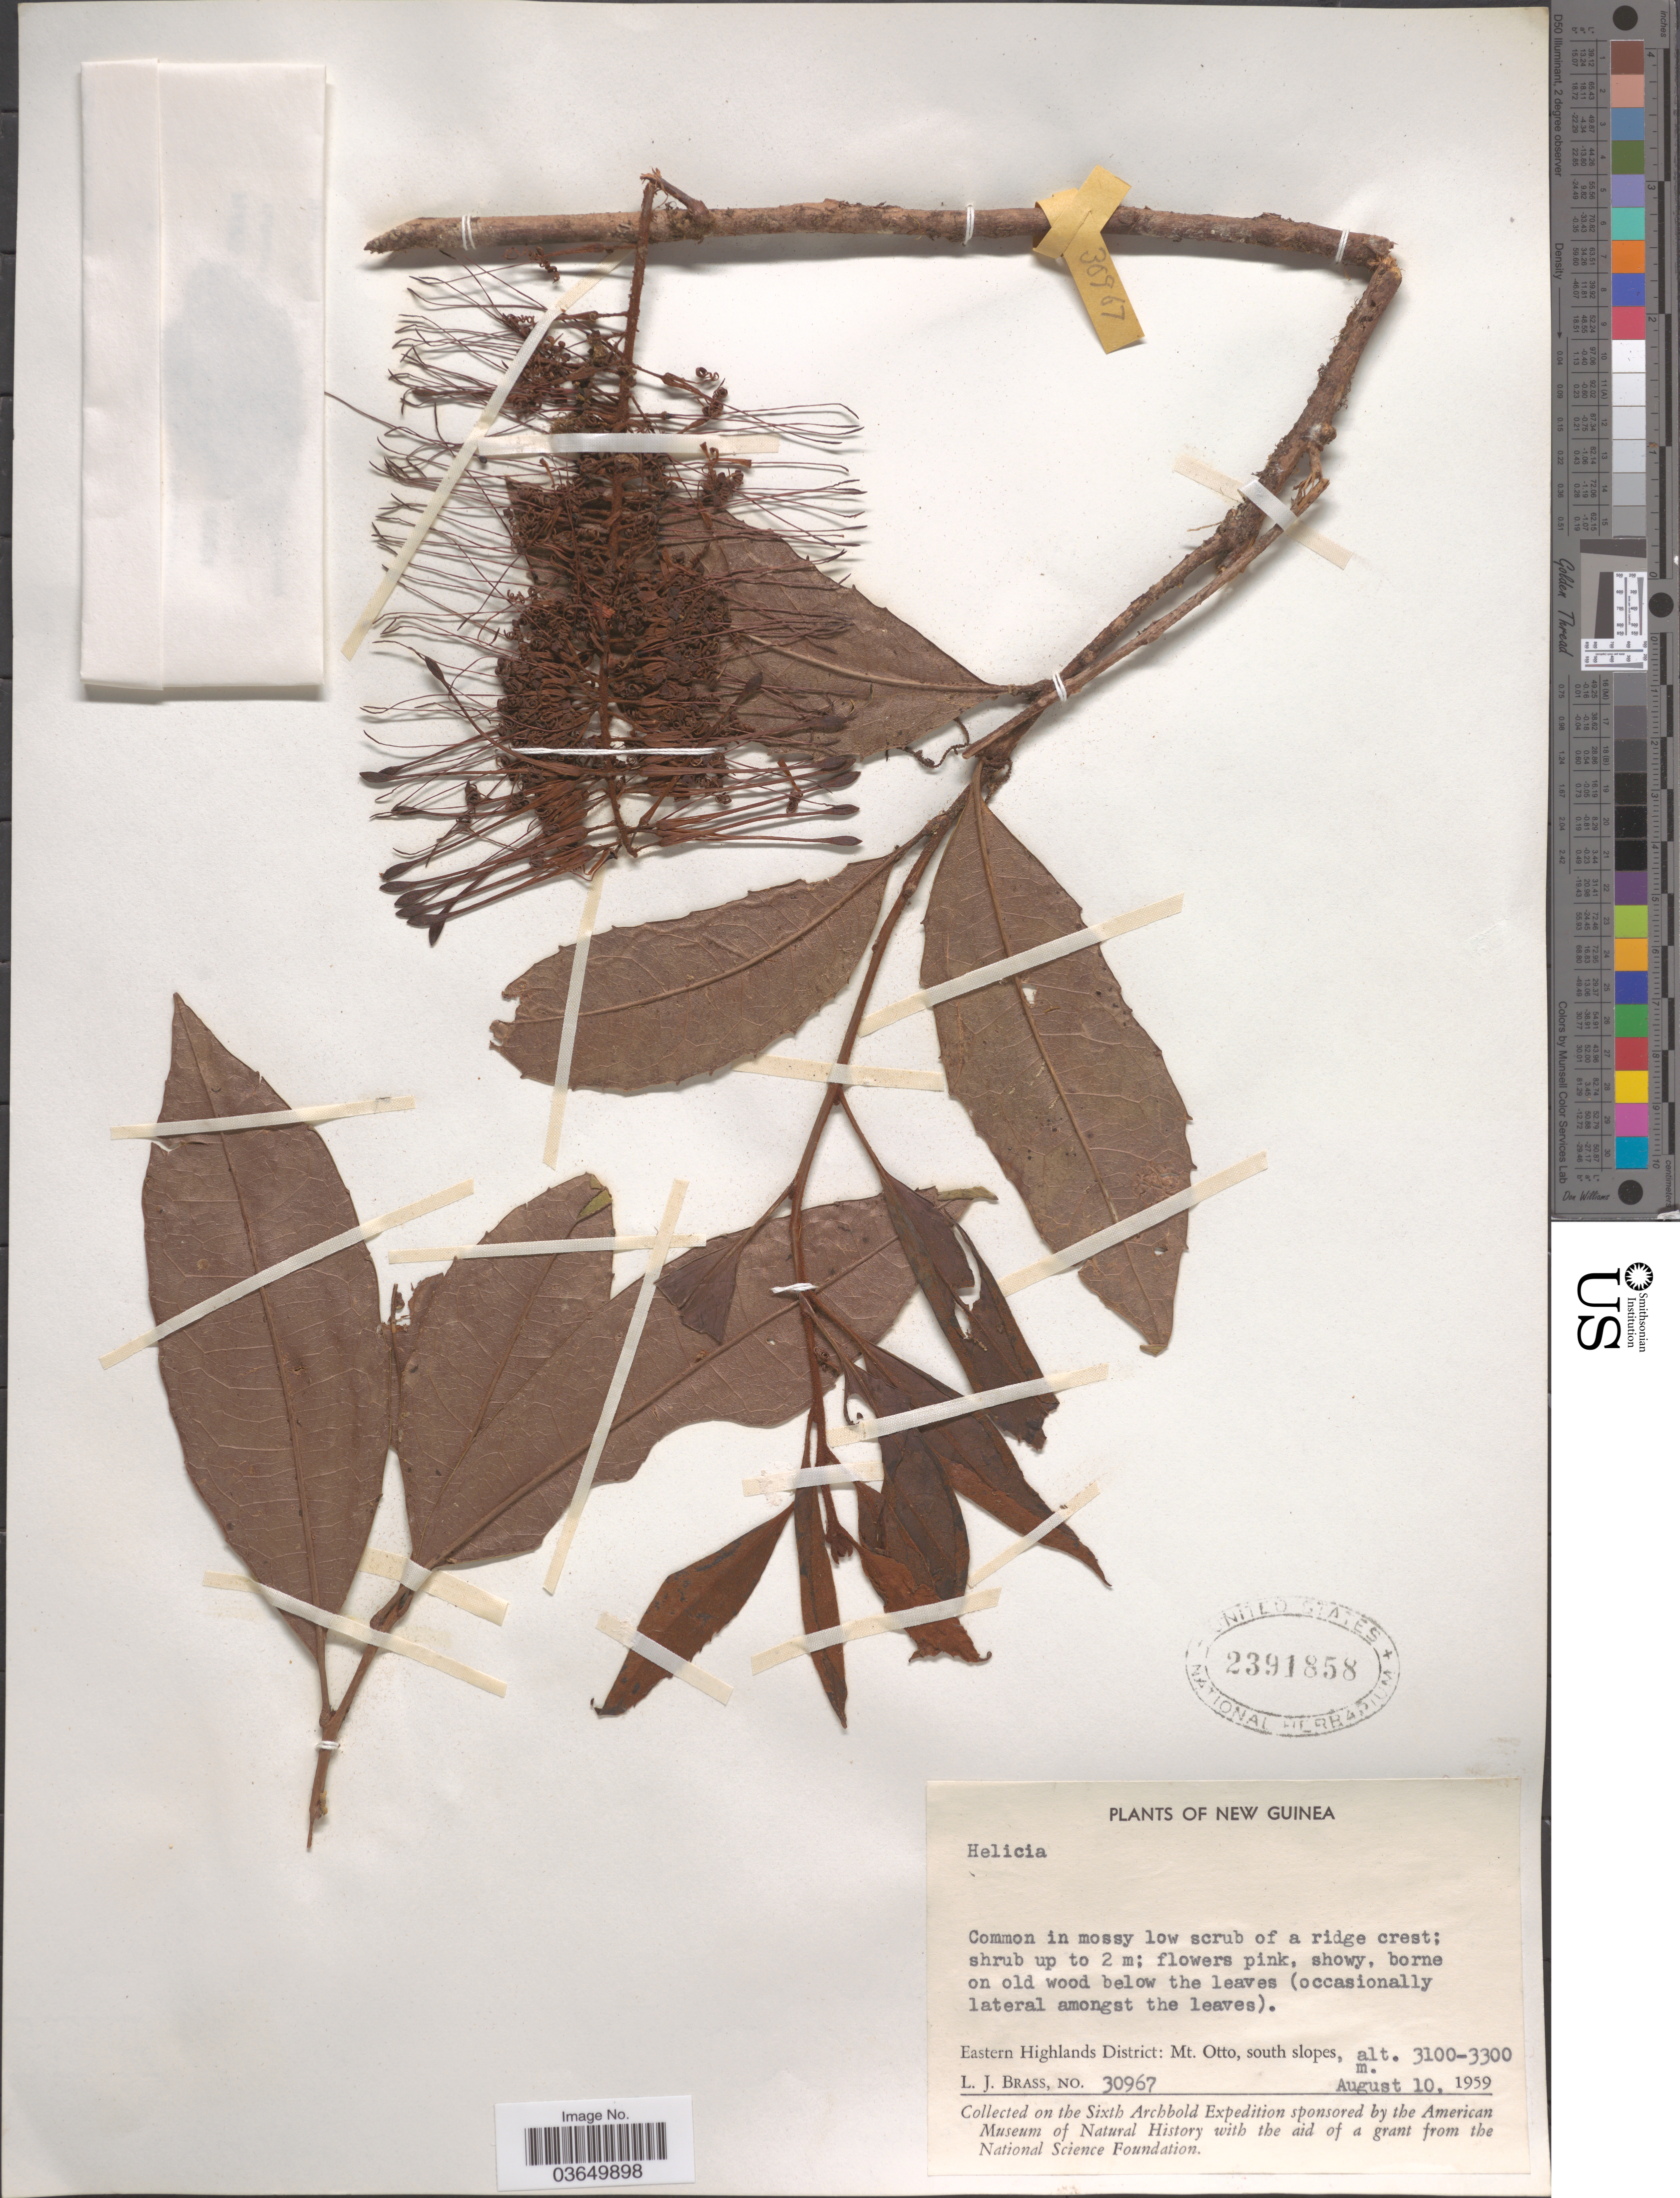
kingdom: Plantae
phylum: Tracheophyta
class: Magnoliopsida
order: Proteales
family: Proteaceae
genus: Helicia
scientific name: Helicia sp.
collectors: L. J. Brass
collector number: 30967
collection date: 1959-08-10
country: Papua New Guinea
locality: New Guinea. Eastern Highlands District: Mt. Otto, south slopes.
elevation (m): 3100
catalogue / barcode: US 2391858